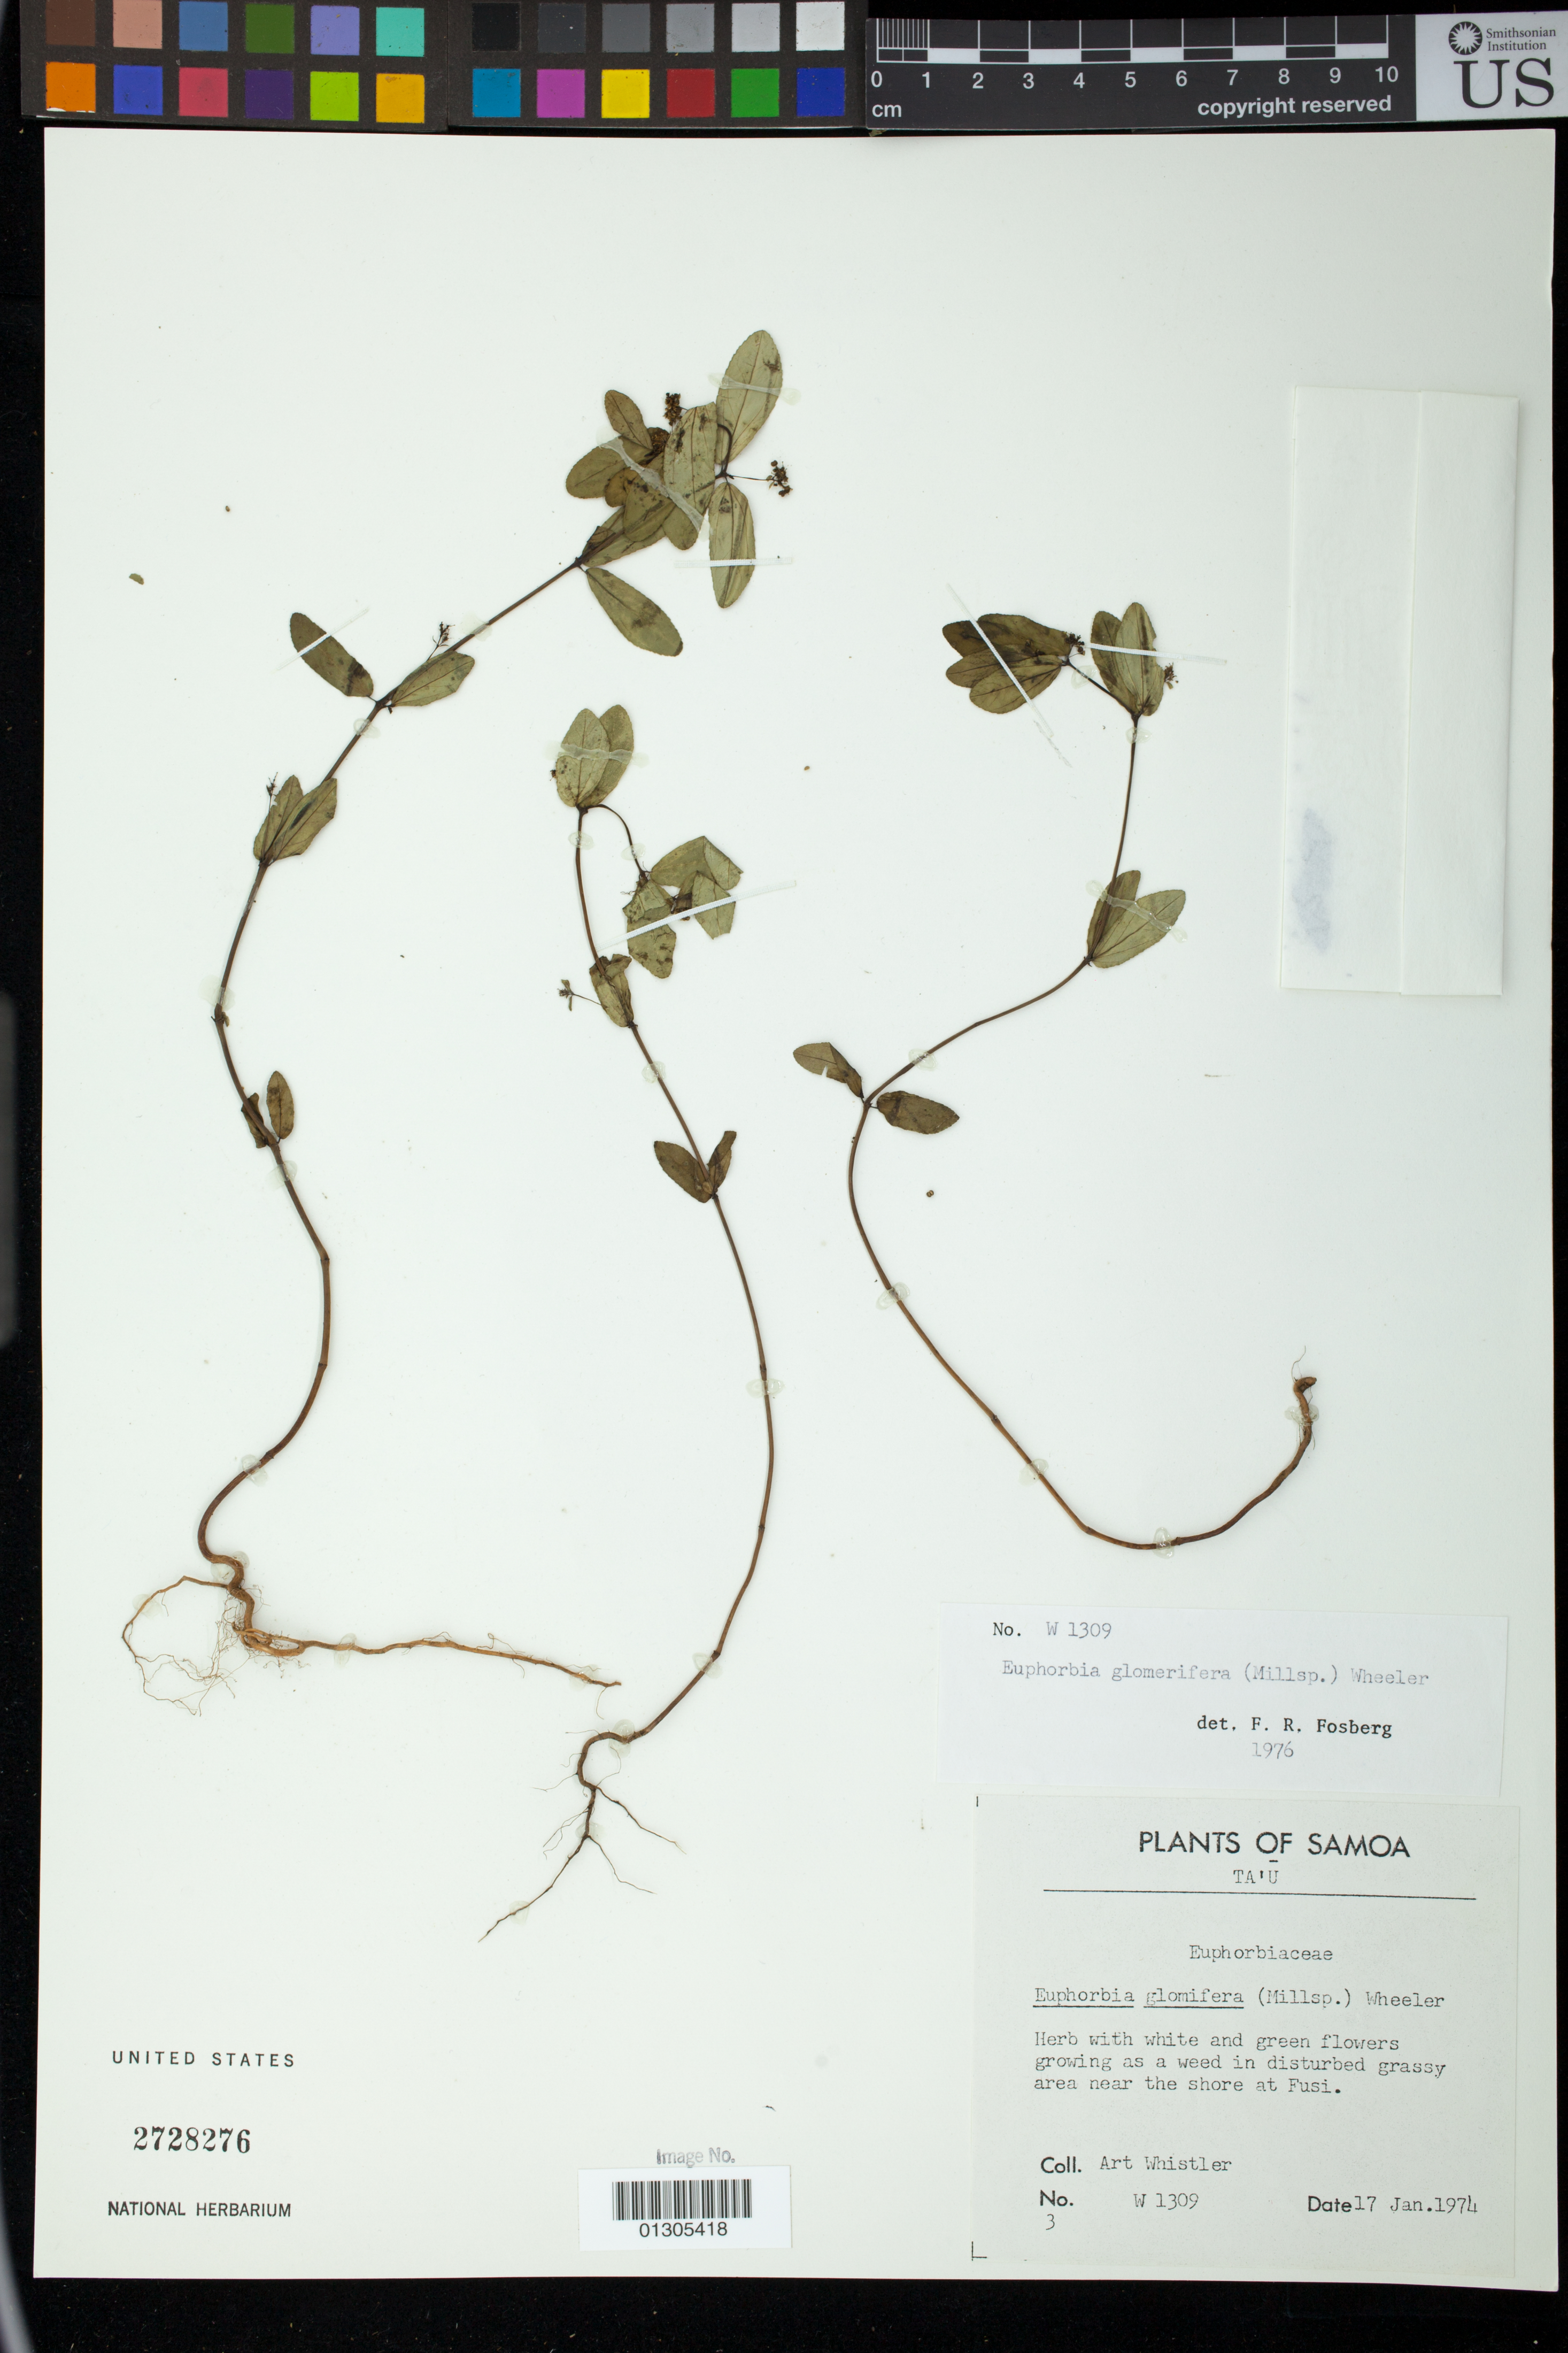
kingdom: Plantae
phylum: Tracheophyta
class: Magnoliopsida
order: Malpighiales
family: Euphorbiaceae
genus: Euphorbia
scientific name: Euphorbia hypericifolia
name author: L.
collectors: A. Whistler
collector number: W1309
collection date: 1974-01-17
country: Samoa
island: Upolu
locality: Disturbed grassy area near the shore at Fusi.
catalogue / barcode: US 2728276